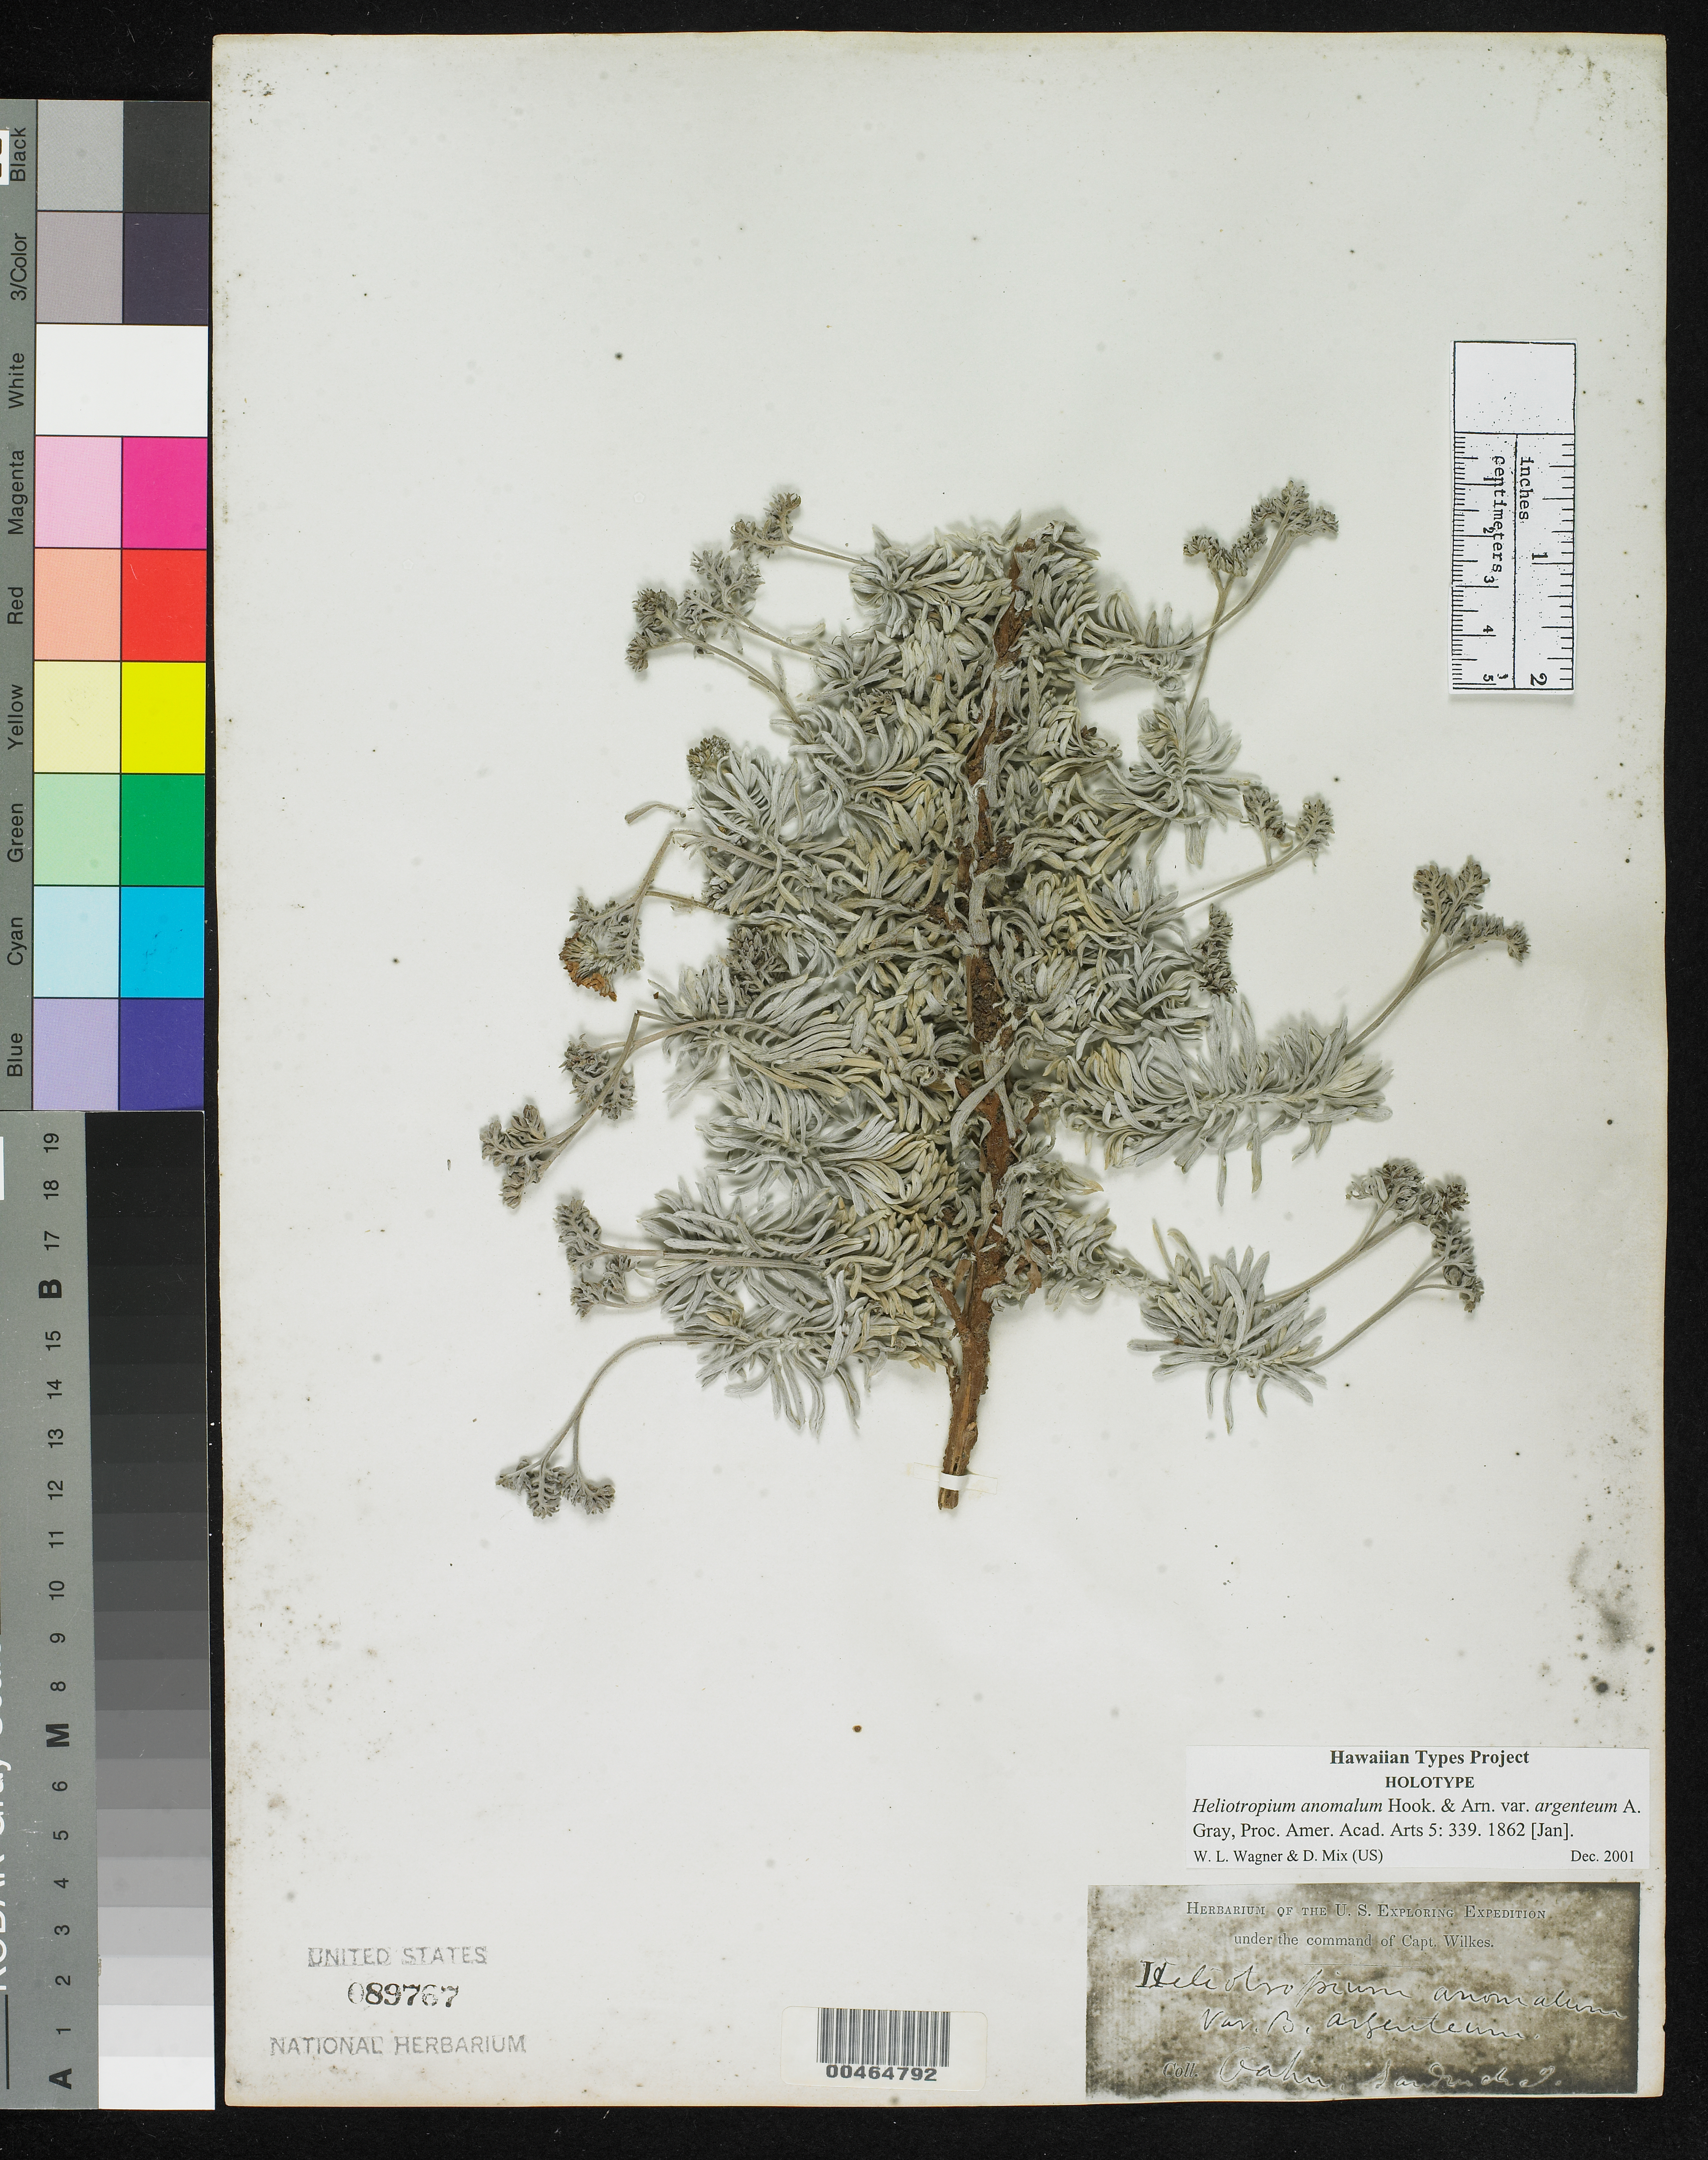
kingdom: Plantae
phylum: Tracheophyta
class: Magnoliopsida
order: Boraginales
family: Heliotropiaceae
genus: Heliotropium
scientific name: Heliotropium anomalum var. argenteum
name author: A. Gray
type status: Holotype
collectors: Wilkes Explor. Exped.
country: United States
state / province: Hawaii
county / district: Honolulu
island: Oahu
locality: Oahu, Sandwich I.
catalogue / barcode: US 89767